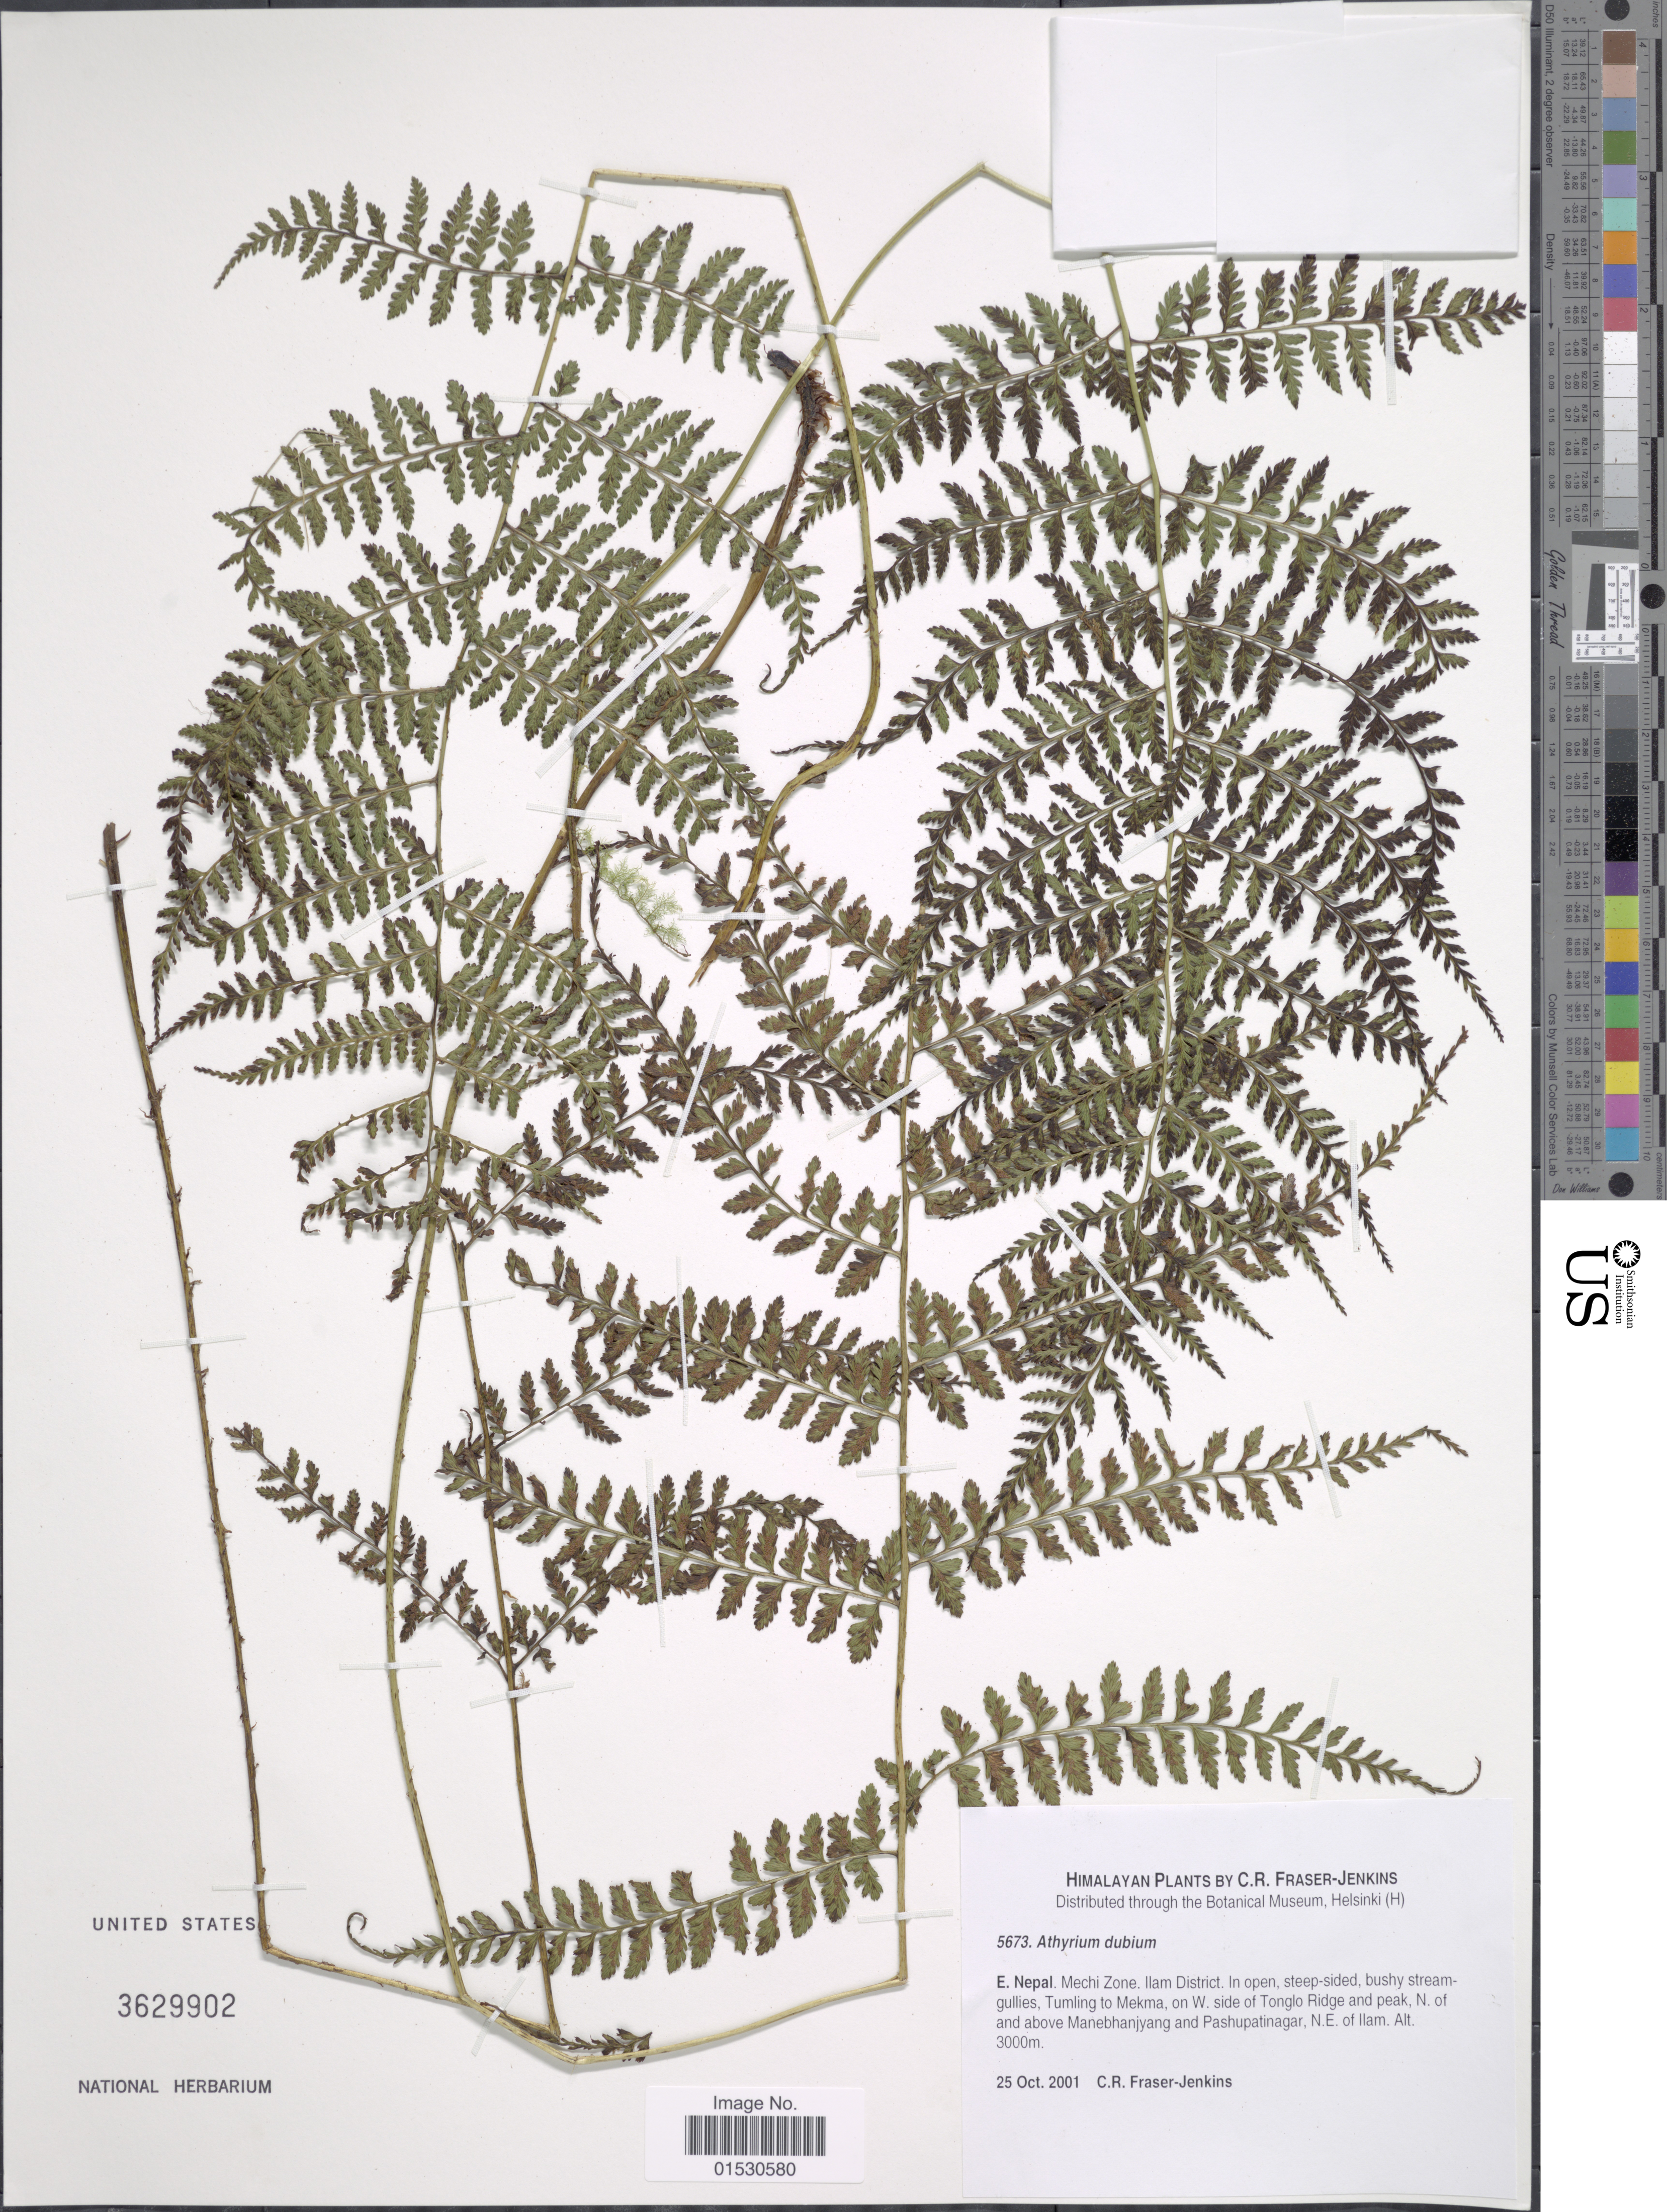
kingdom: Plantae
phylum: Tracheophyta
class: Polypodiopsida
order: Polypodiales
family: Athyriaceae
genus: Athyrium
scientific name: Athyrium dubium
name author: (D. Don) Ohwi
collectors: C. R. Fraser-Jenkins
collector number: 5673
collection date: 2001-10-25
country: Nepal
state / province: Mechi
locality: E Nepal. Mechi Zone. Illam District. In open, steep sided, bushy stream-gullies, Tumling to Mekma, on W side of Tonglo Ridge and peak, N of and above Manebhanyang and Pashupatinagar, N.E. of Ilam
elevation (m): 3000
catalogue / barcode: US 3629902